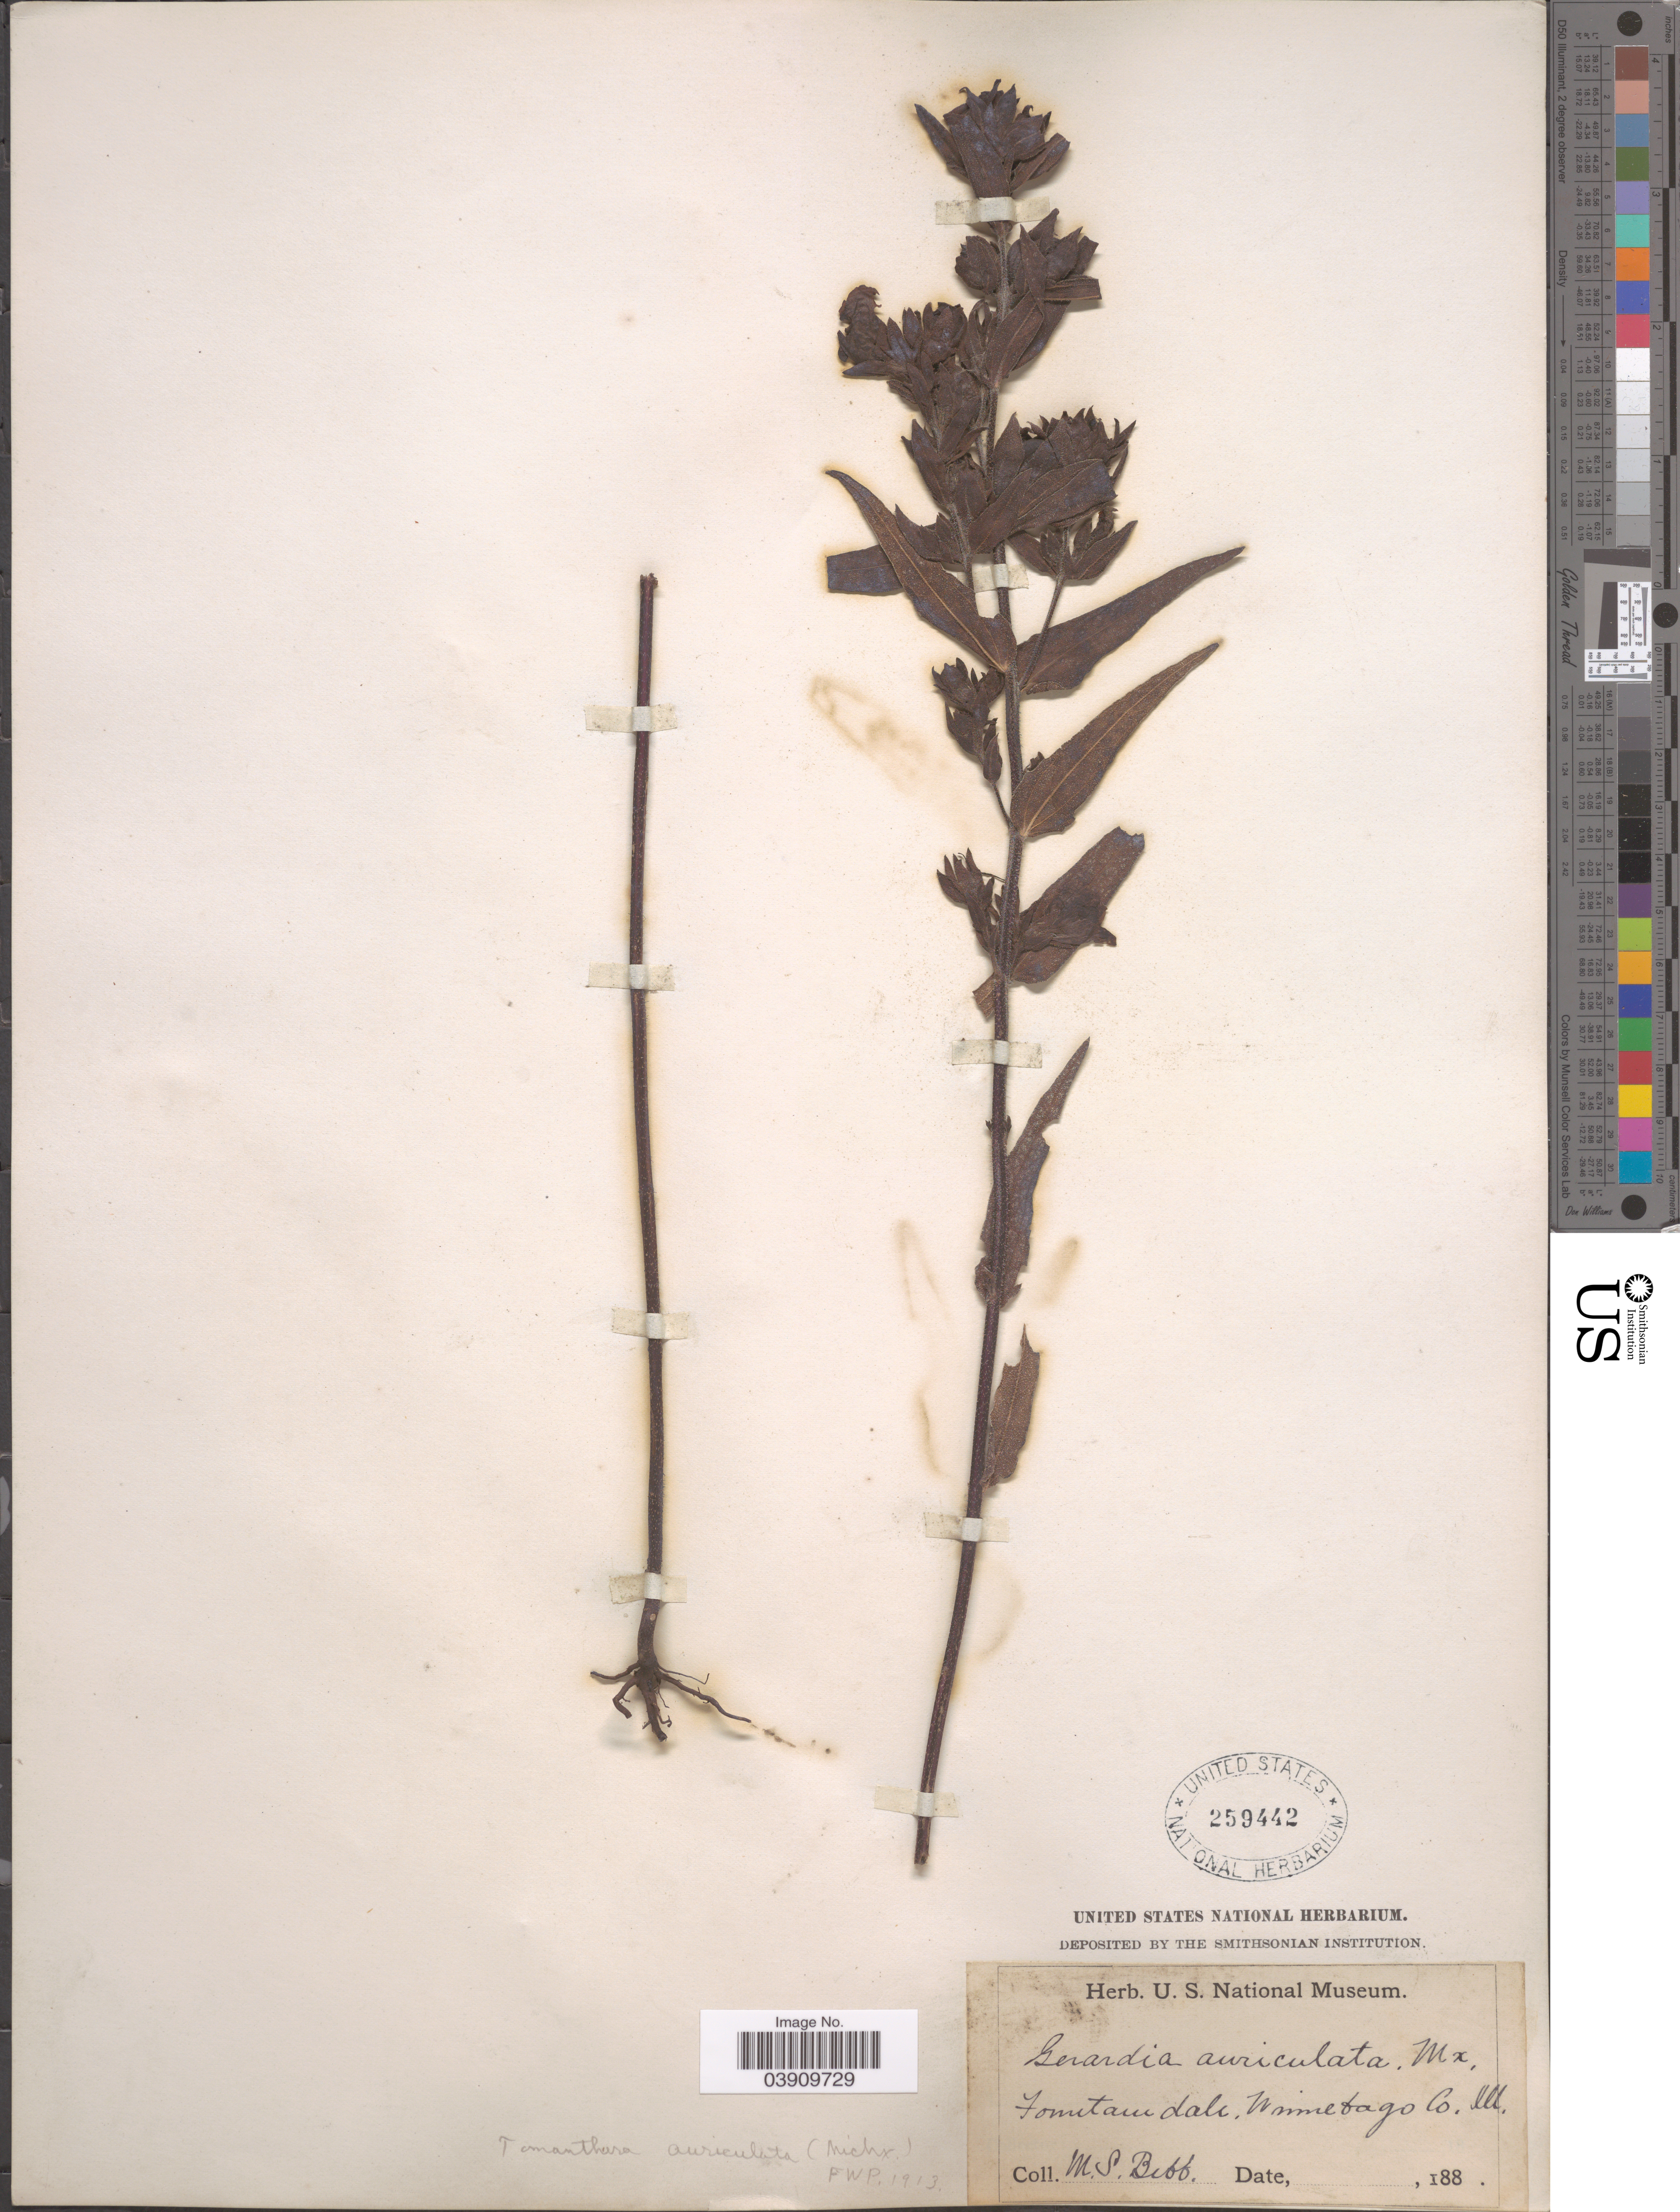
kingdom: Plantae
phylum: Tracheophyta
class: Magnoliopsida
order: Lamiales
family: Orobanchaceae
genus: Tomanthera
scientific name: Tomanthera auriculata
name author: (Michx.) Raf.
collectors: M. Bebb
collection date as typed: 188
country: United States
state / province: Illinois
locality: Fountaindale, Winnebago Co.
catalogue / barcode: US 259442